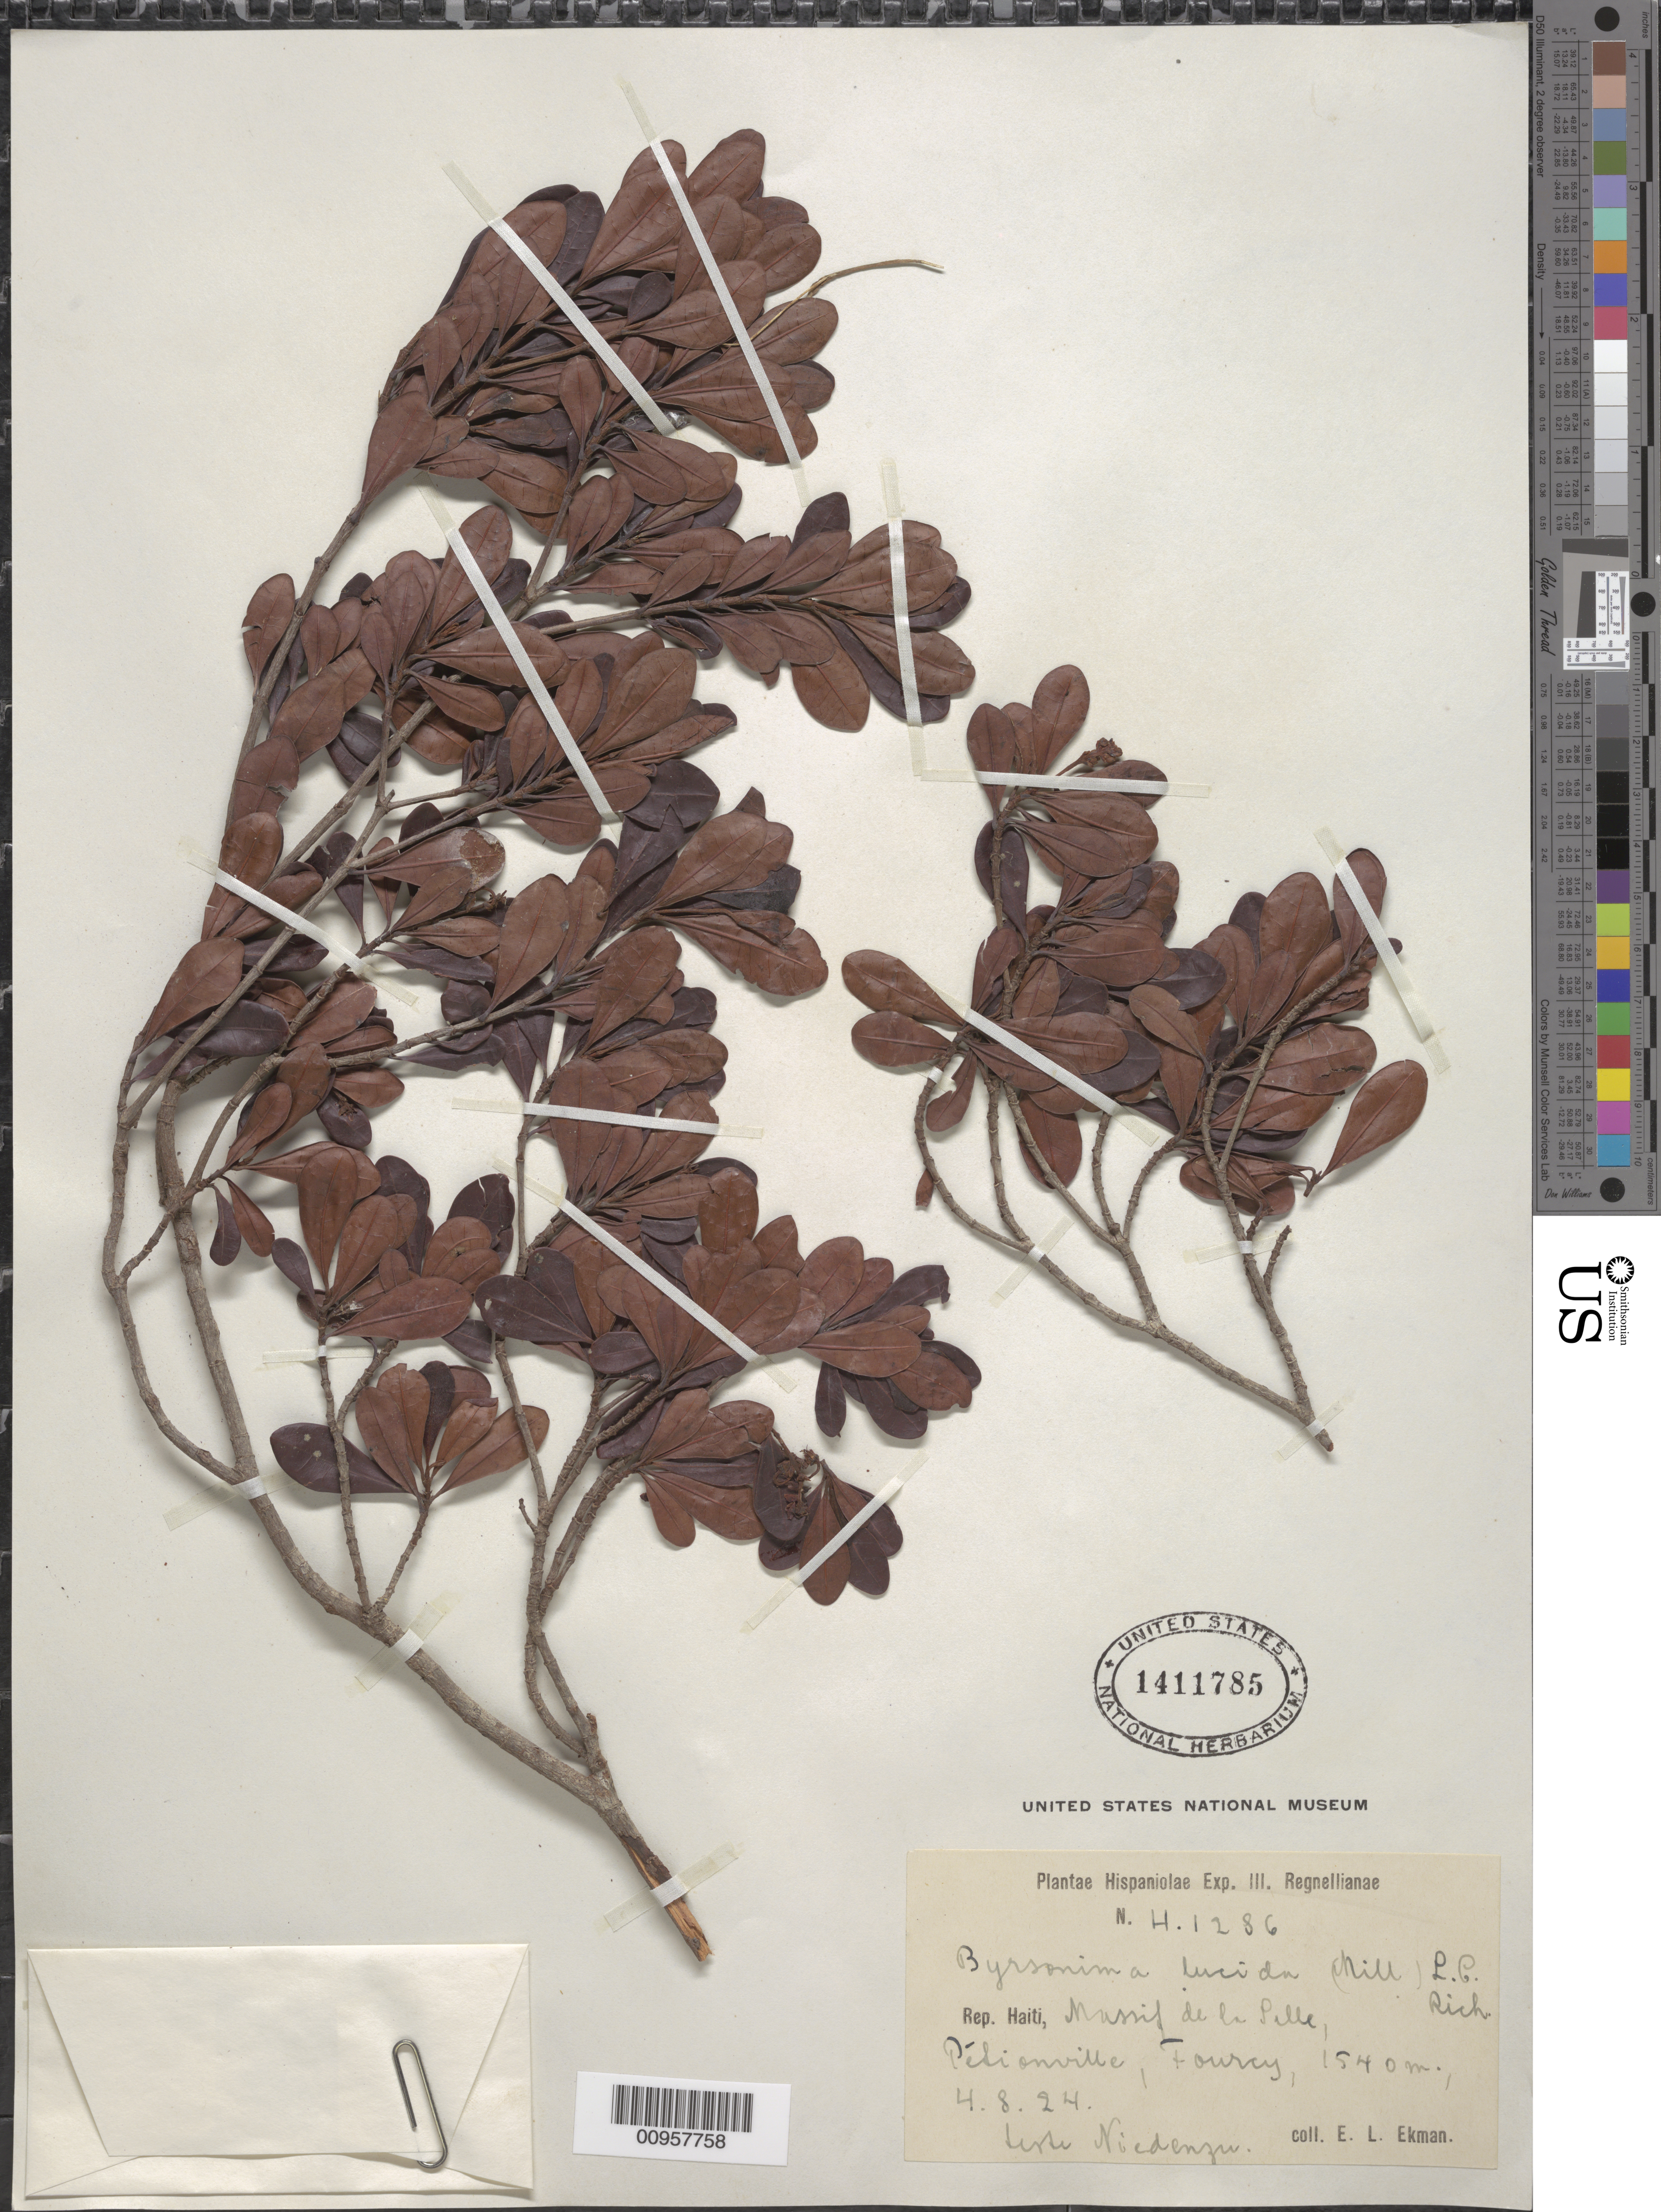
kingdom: Plantae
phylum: Tracheophyta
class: Magnoliopsida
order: Malpighiales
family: Malpighiaceae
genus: Byrsonima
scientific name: Byrsonima lucida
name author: (Mill.) DC.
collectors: E. L. Ekman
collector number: H 1286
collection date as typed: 04 Aug 1924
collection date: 1924-08-04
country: Haiti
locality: Massif de la Selle, Pétionville, Fourcy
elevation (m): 1540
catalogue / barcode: US 1411785